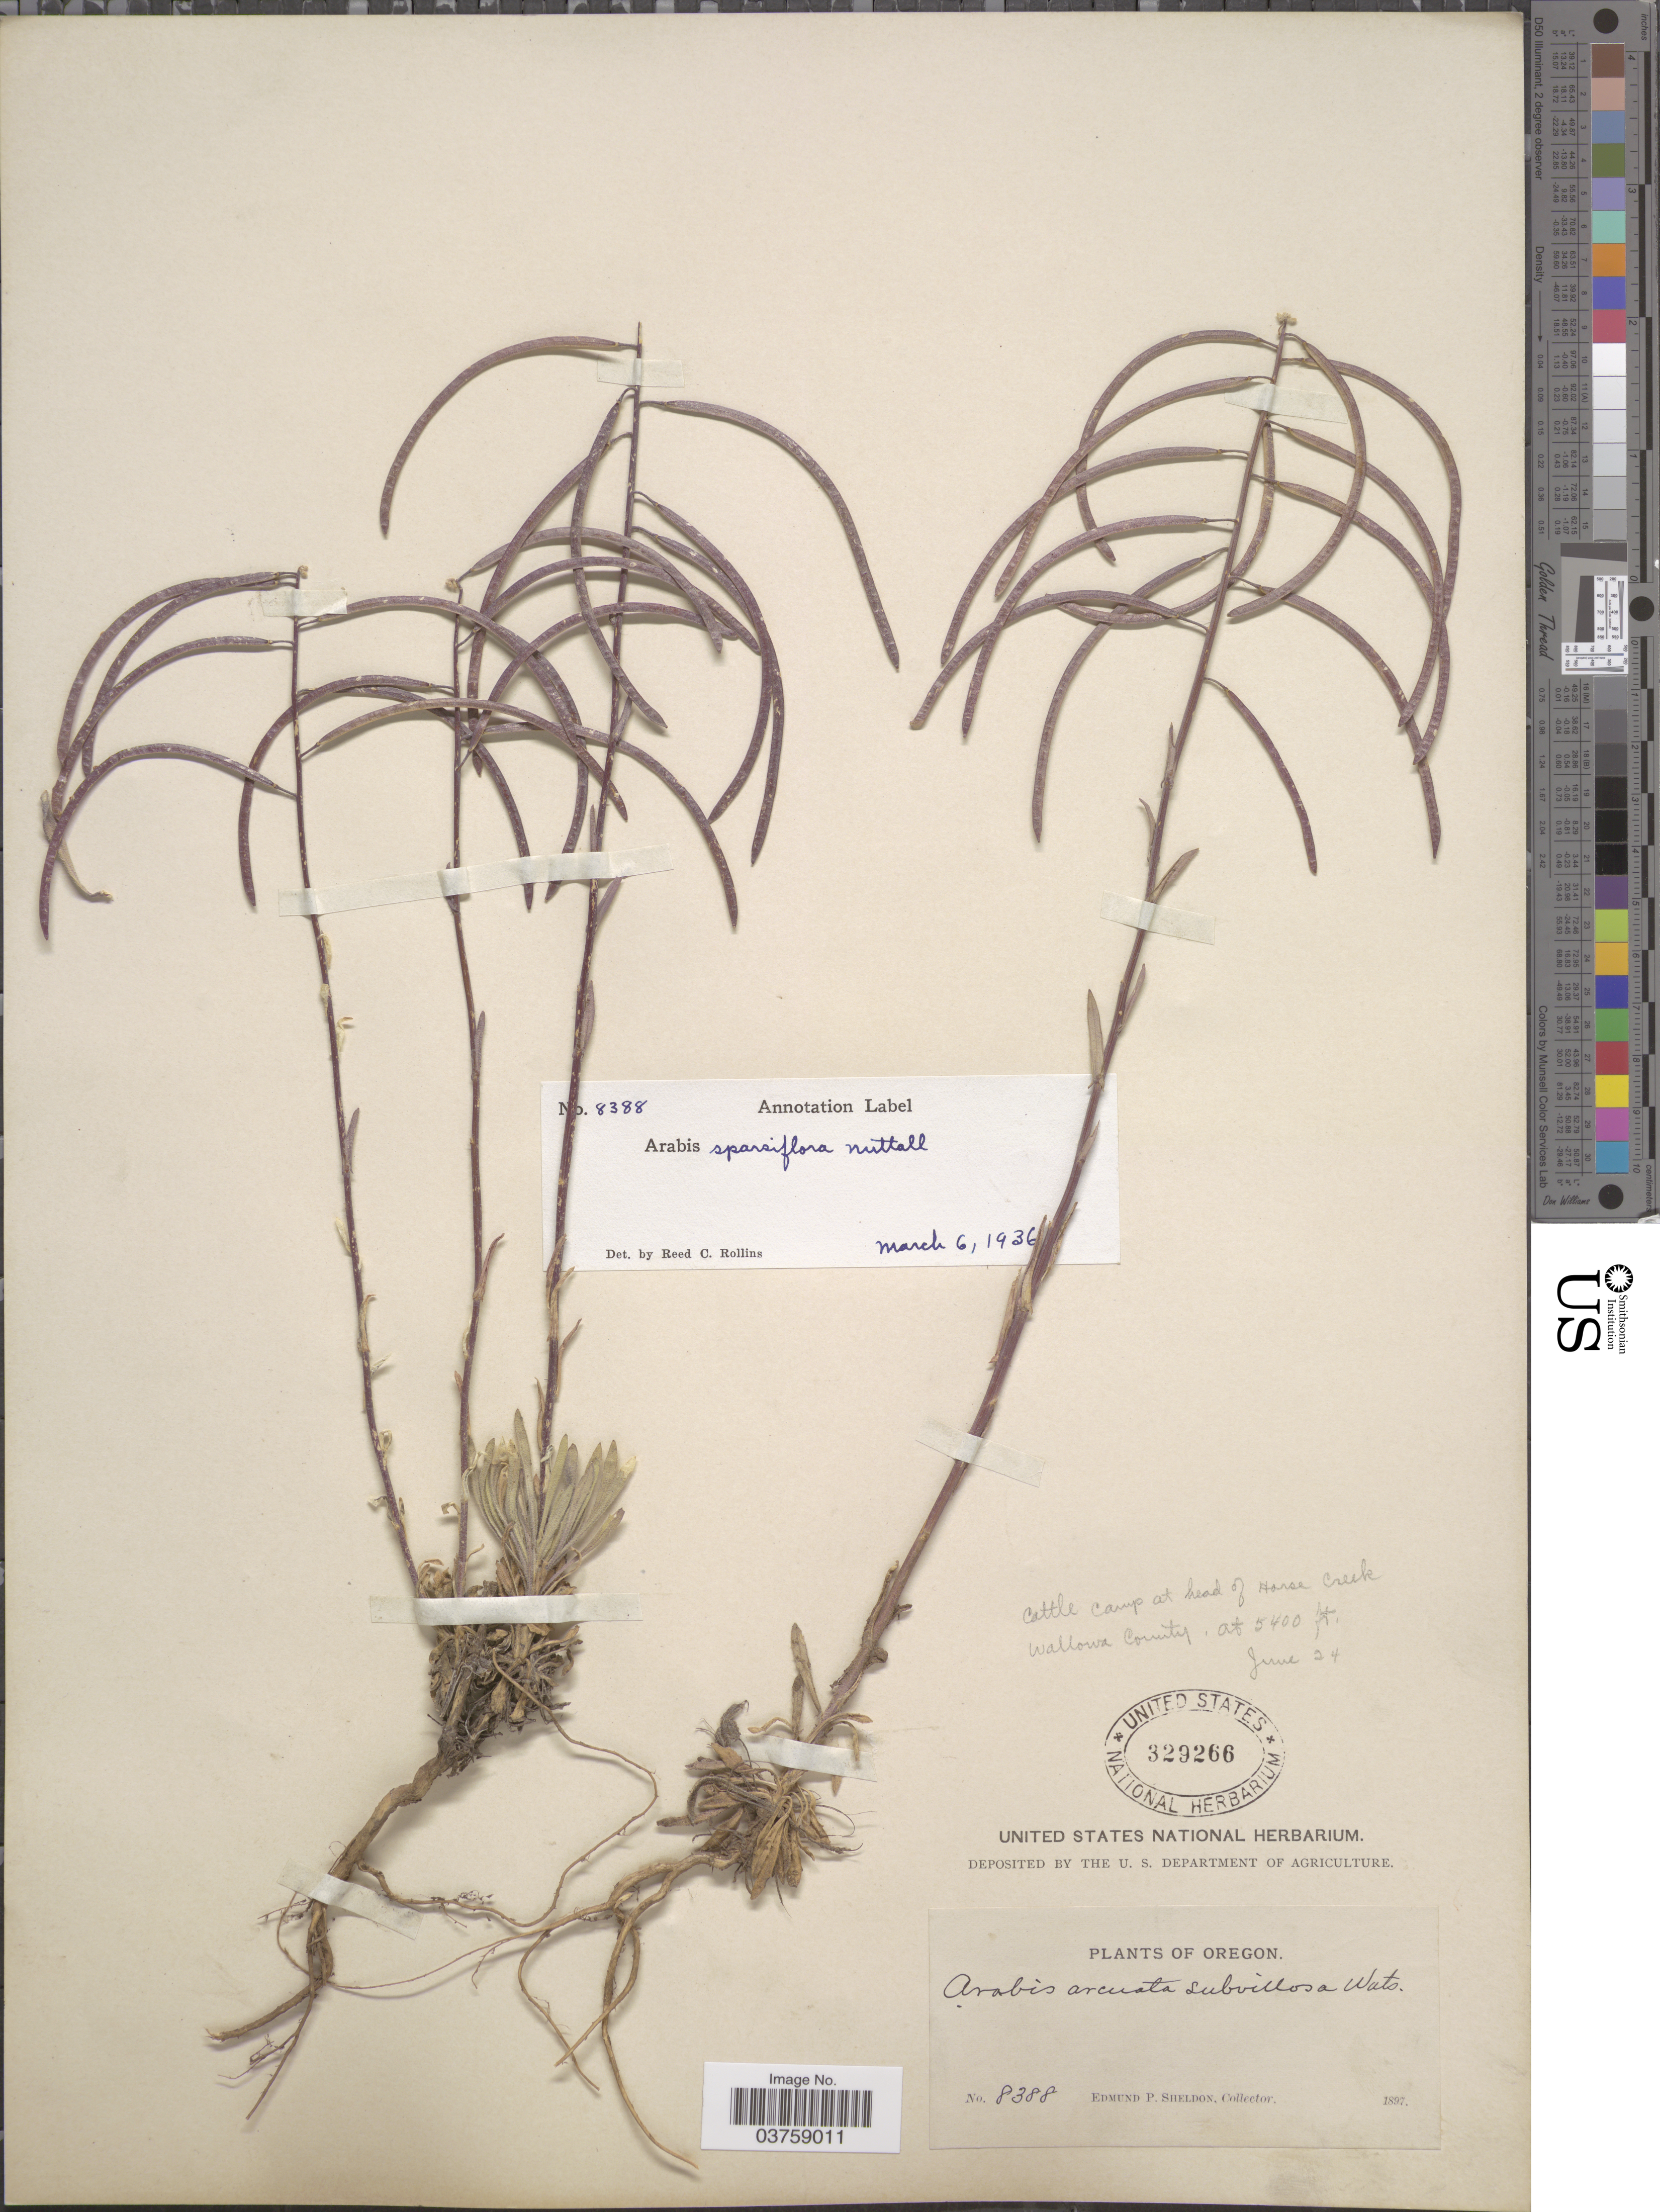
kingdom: Plantae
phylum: Tracheophyta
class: Magnoliopsida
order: Brassicales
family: Brassicaceae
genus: Arabis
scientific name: Arabis sparsiflora var. subvillosa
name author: (S. Watson) Rollins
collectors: E. P. Sheldon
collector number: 8388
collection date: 1897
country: United States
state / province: Oregon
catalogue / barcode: US 329266